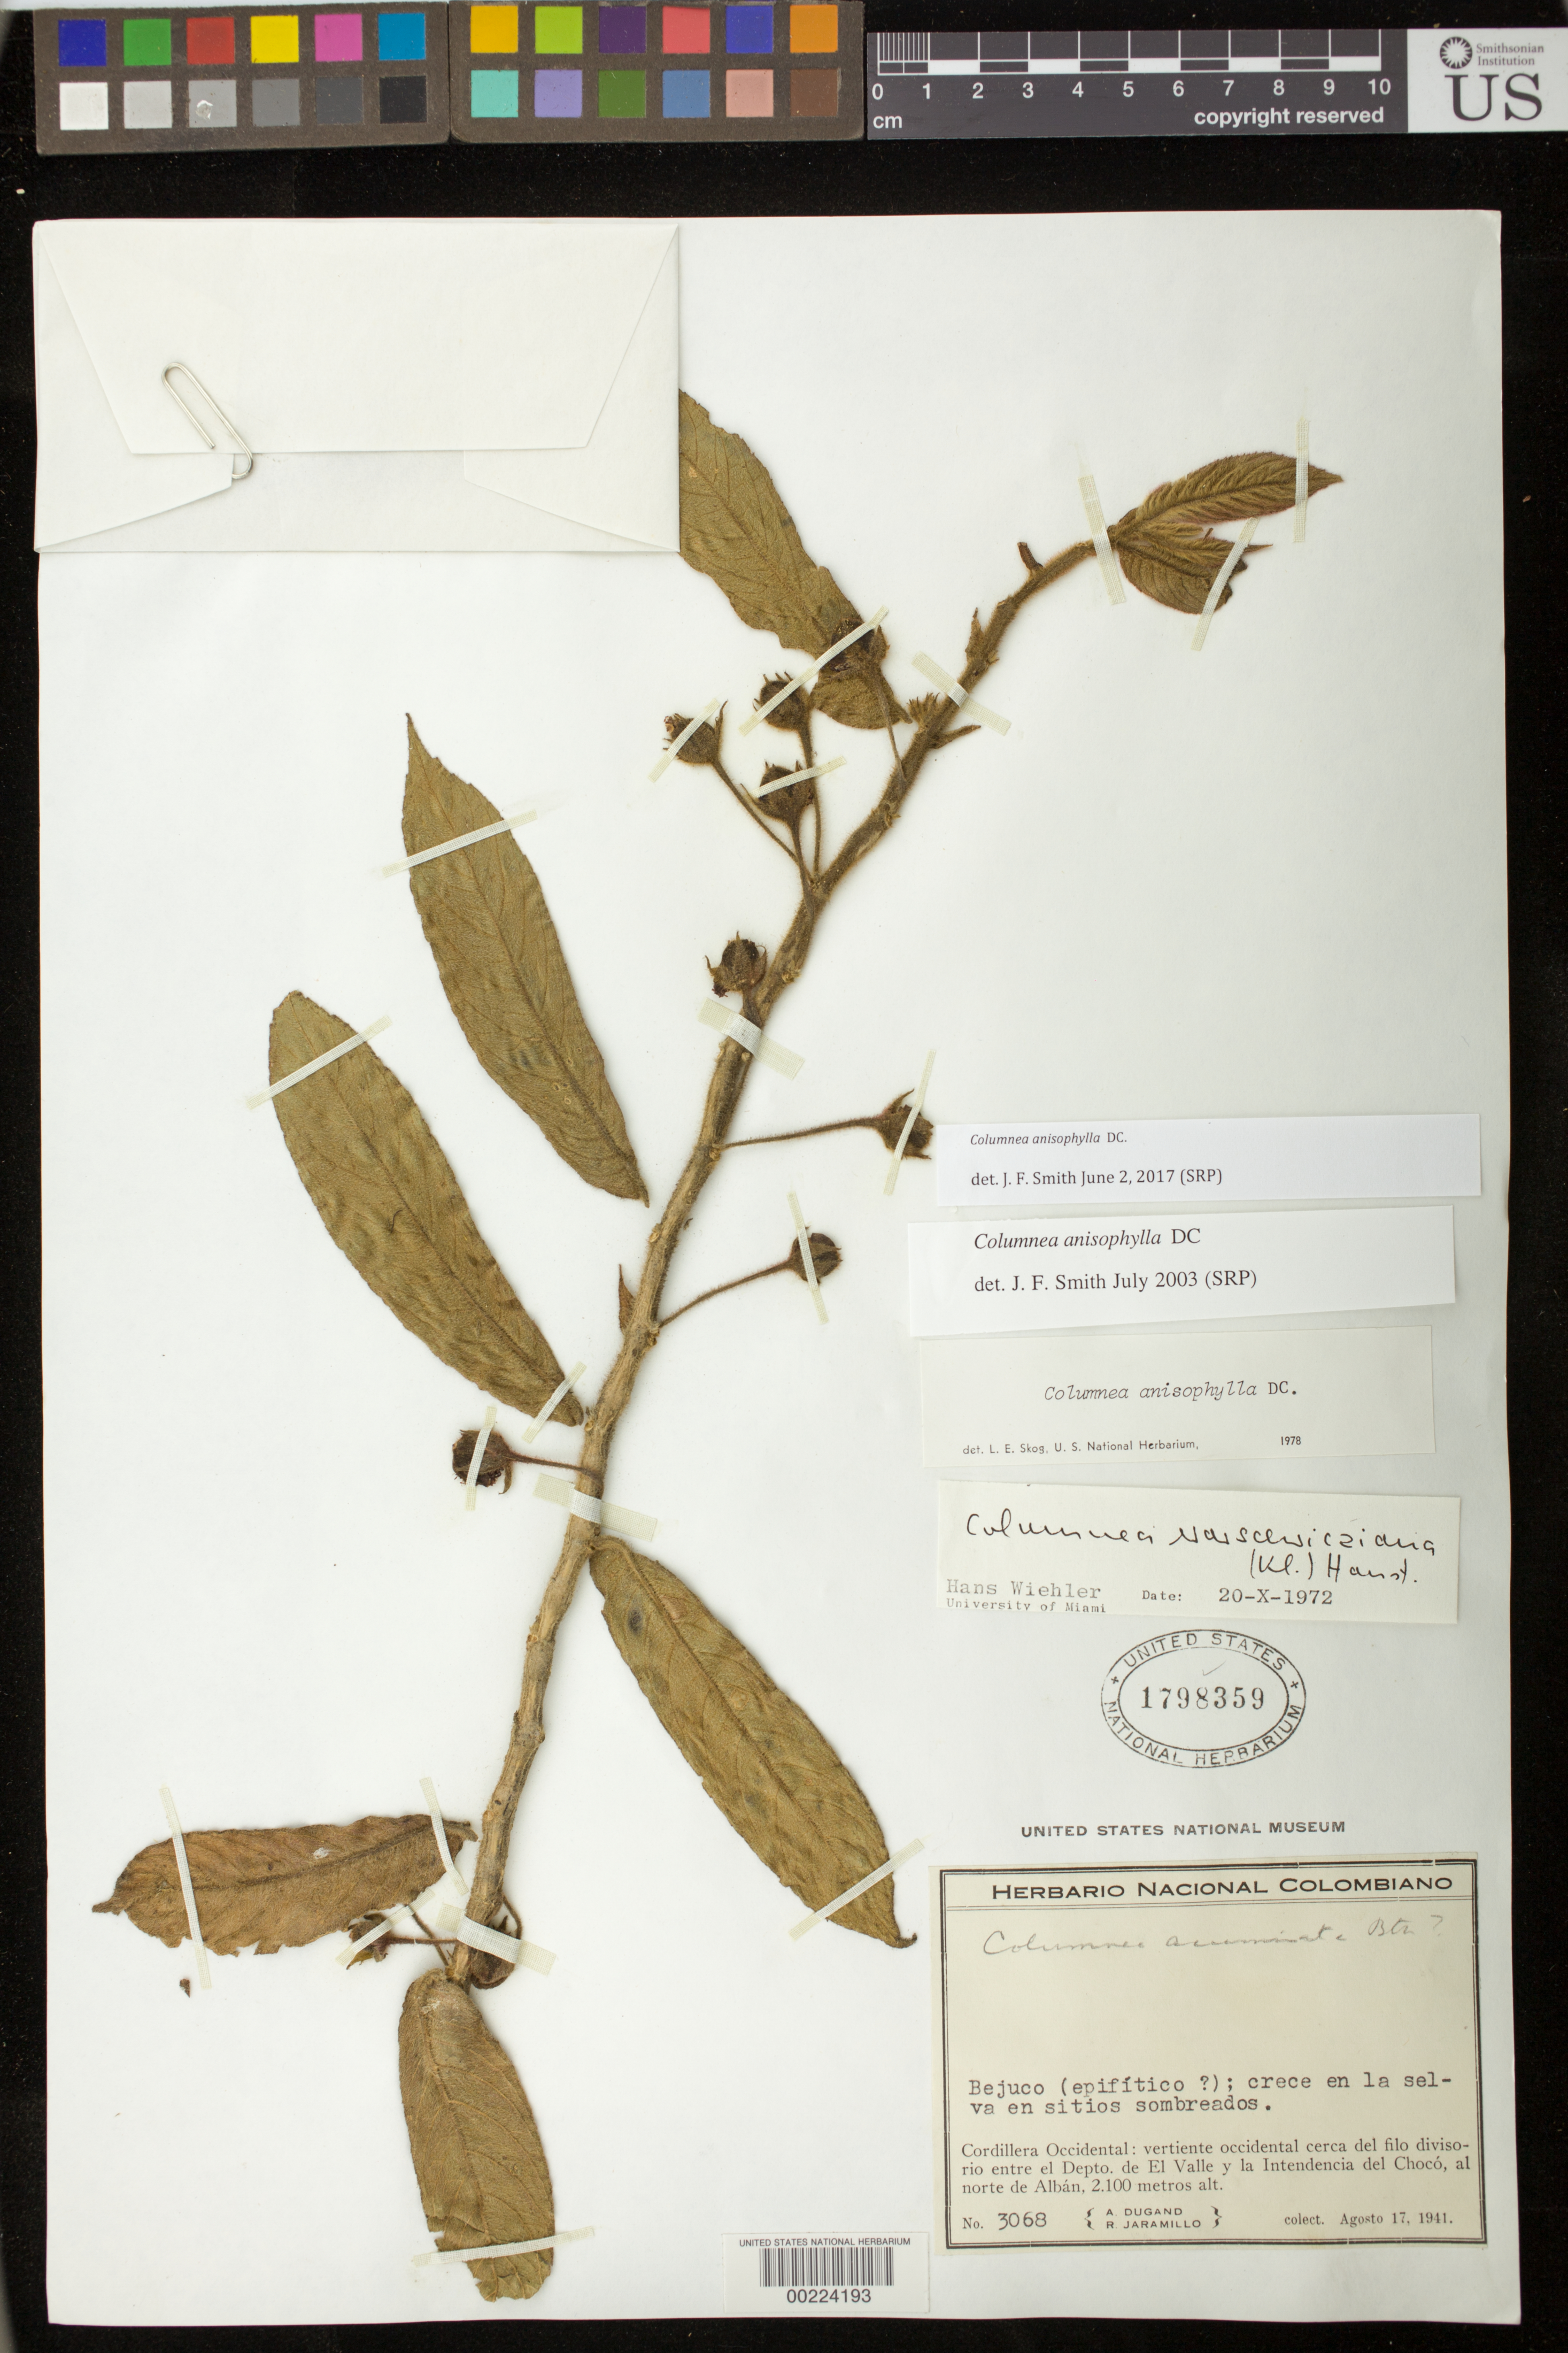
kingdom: Plantae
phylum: Tracheophyta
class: Magnoliopsida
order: Lamiales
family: Gesneriaceae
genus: Columnea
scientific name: Columnea anisophylla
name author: DC.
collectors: A. Dugand & R. Jaramillo M.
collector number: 3068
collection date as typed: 17 Aug 1941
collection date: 1941-08-17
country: Colombia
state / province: Valle del Cauca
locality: Cordillera Occidental, western slope near the dividing line between the depts of El Valle and Choco, N of Alban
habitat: Growing in forest in shady areas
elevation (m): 2100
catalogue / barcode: US 1798359